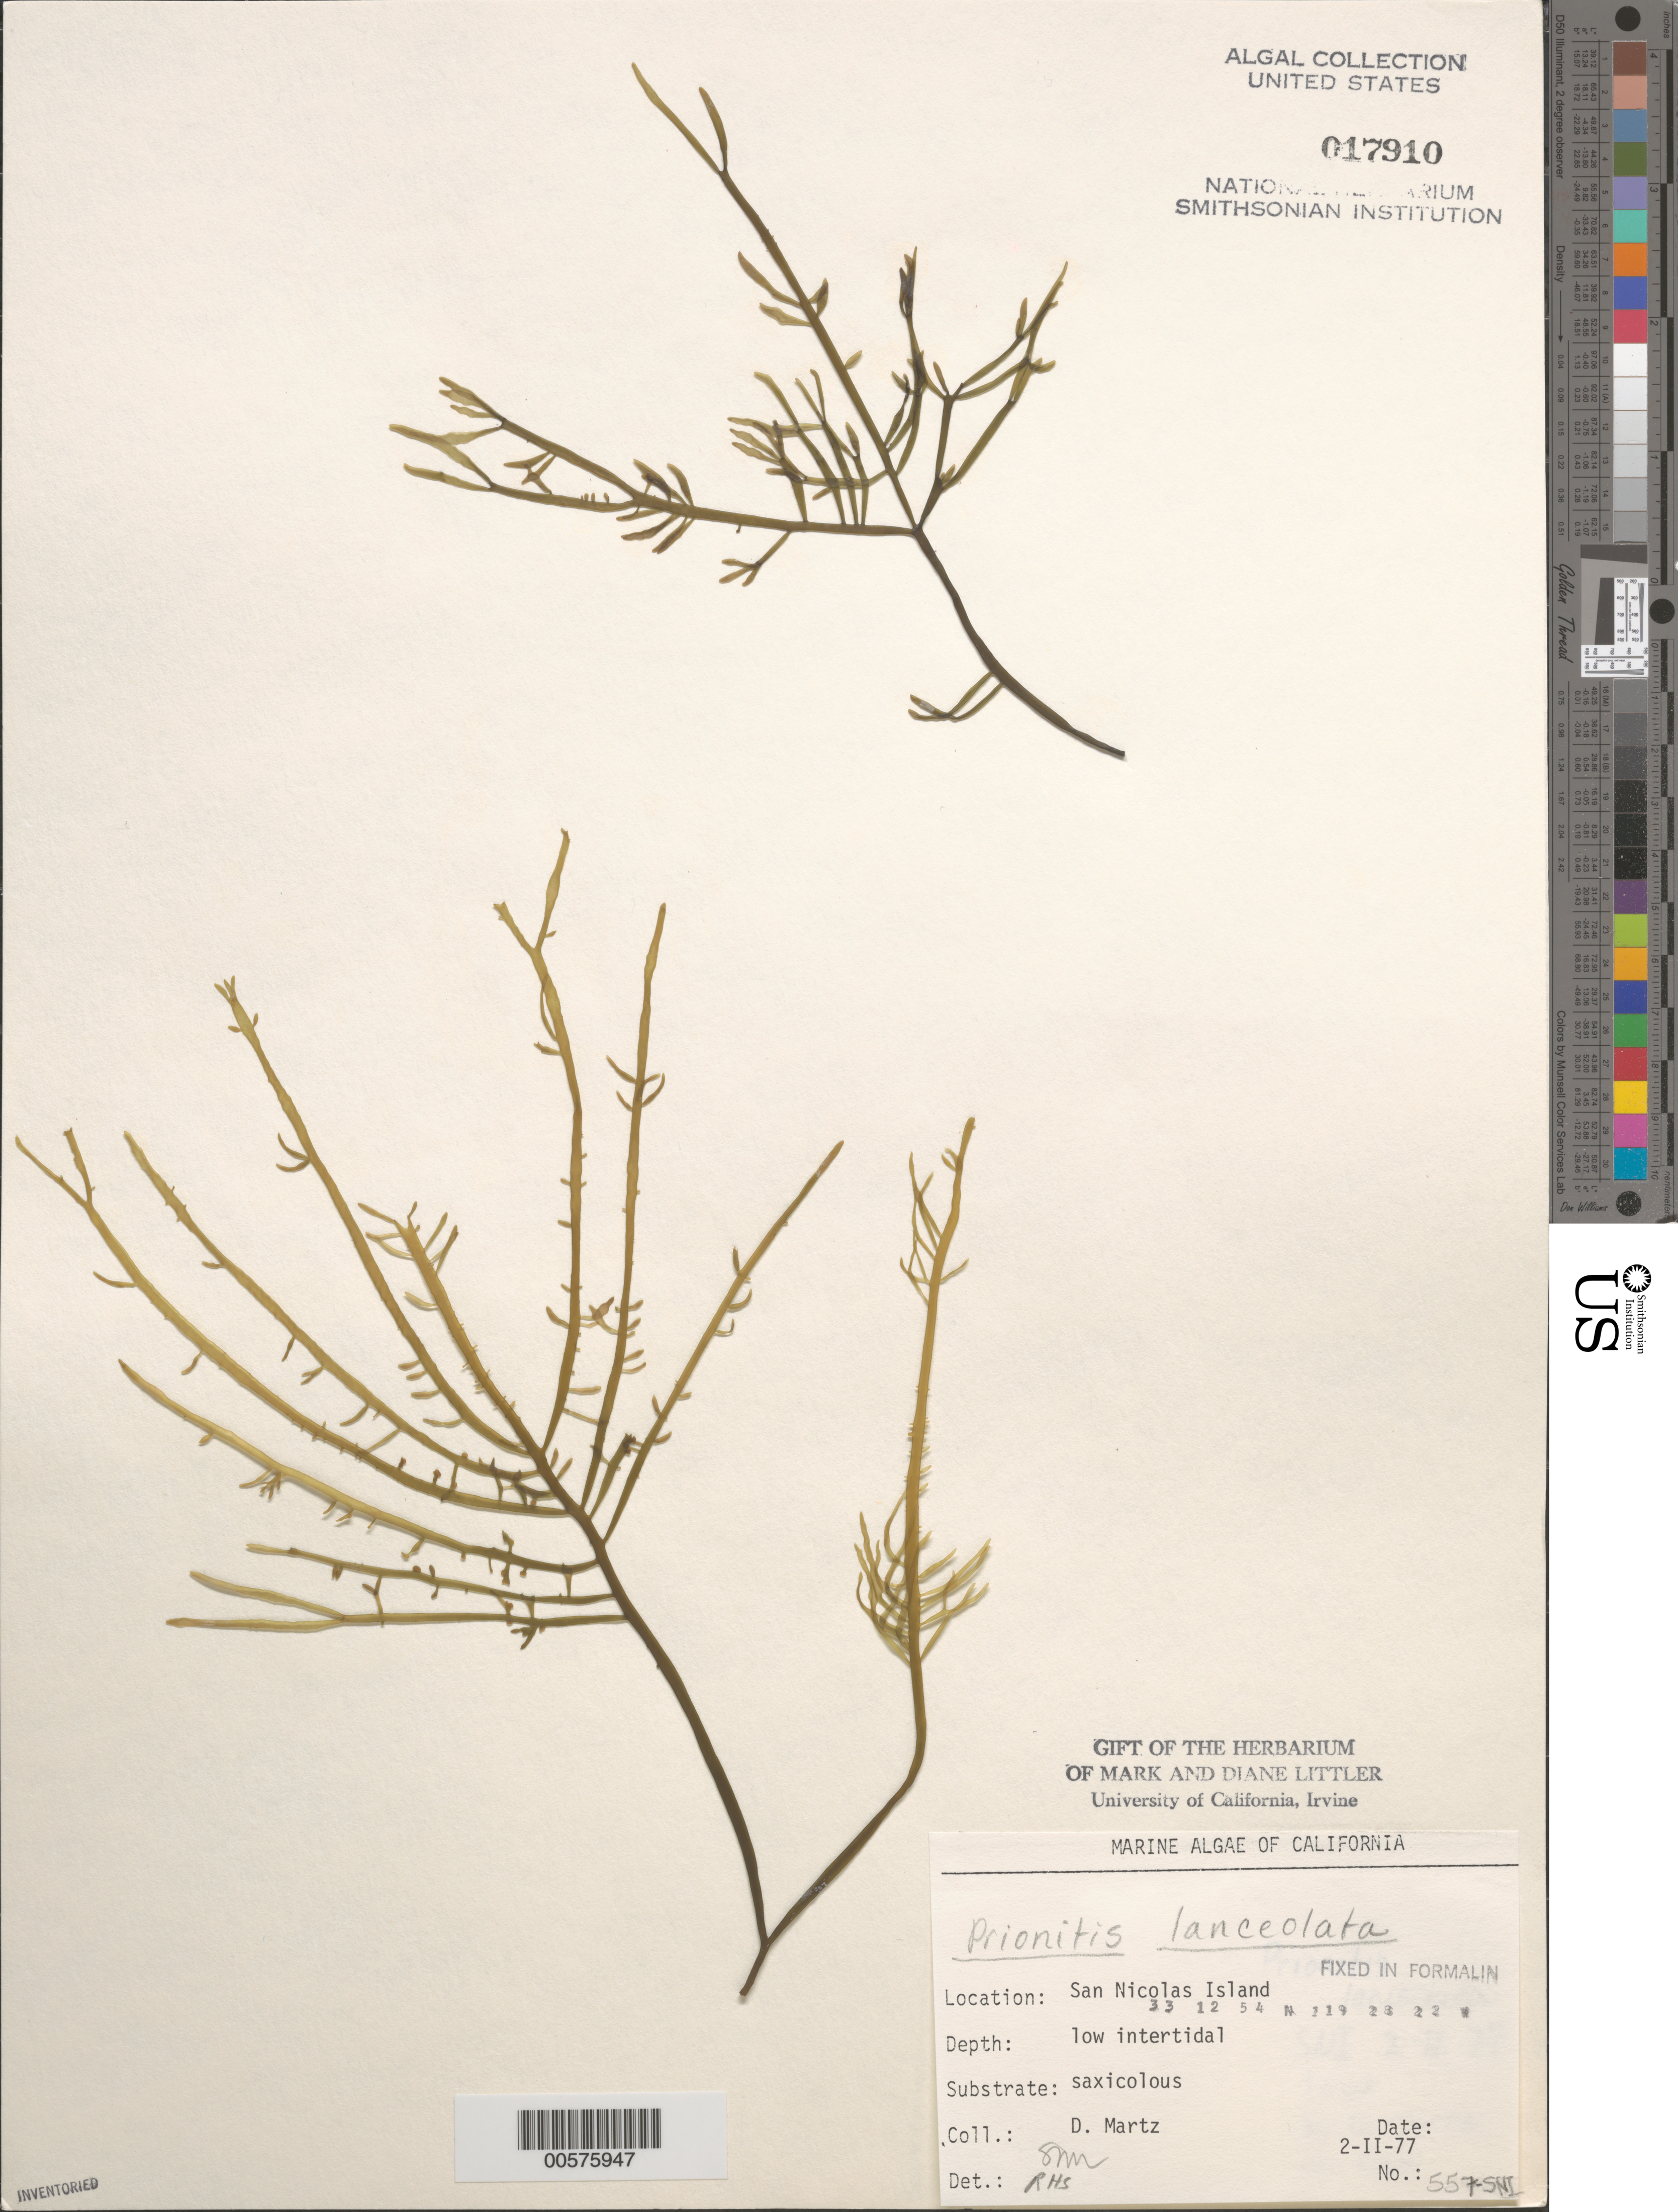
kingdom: Plantae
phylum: Rhodophyta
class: Florideophyceae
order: Cryptonemiales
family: Cryptonemiaceae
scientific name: Prionitis lanceolata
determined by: Sims, Robert H.; Murray, S. N.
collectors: D. Martz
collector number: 557-SNI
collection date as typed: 02 Feb 1977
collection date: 1977-02-02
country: United States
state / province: California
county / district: Ventura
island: San Nicolas Island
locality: Dutch Harbor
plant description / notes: BLM-SOCALBIGHT Rocky Intertidal Survey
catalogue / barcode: US 17910